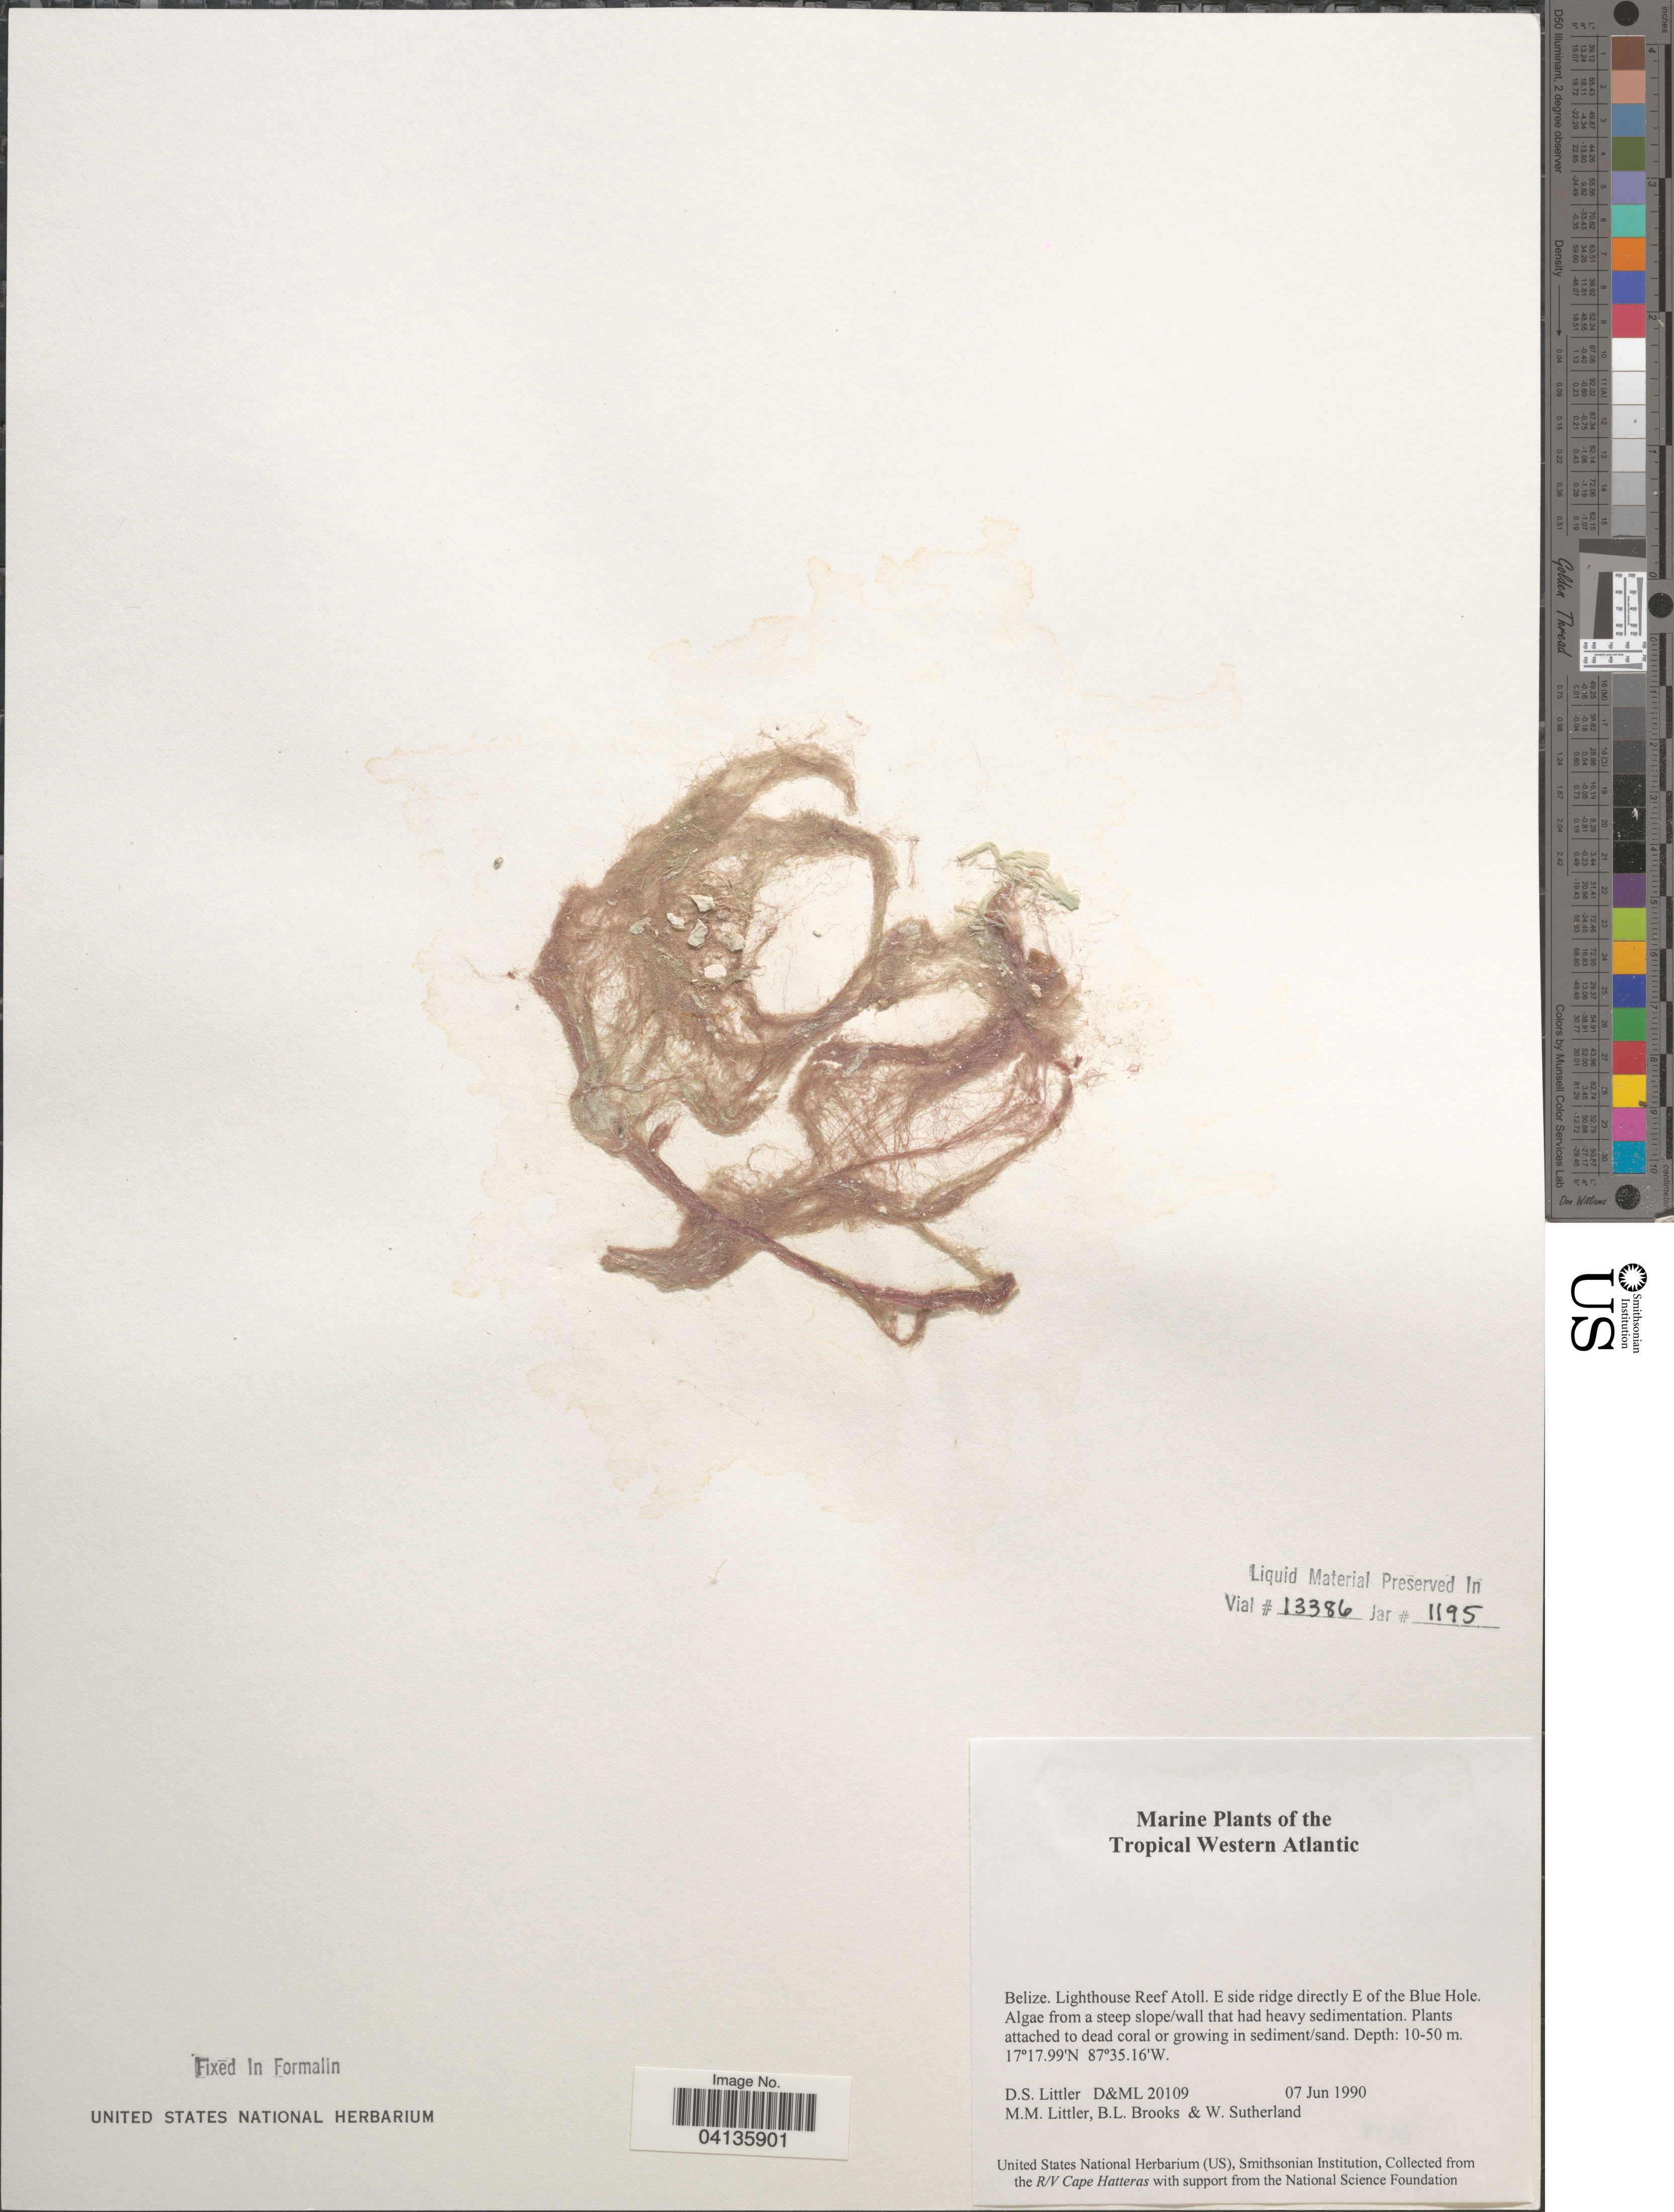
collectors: D. S. Littler, B. Brooks & W. Sutherland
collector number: D&ML 20109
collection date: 1990-06-07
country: Belize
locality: The Tropical Western Atlantic. Lighthouse Reef Atoll. E side ridge directly E of the Blue Hole.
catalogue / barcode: US 238746